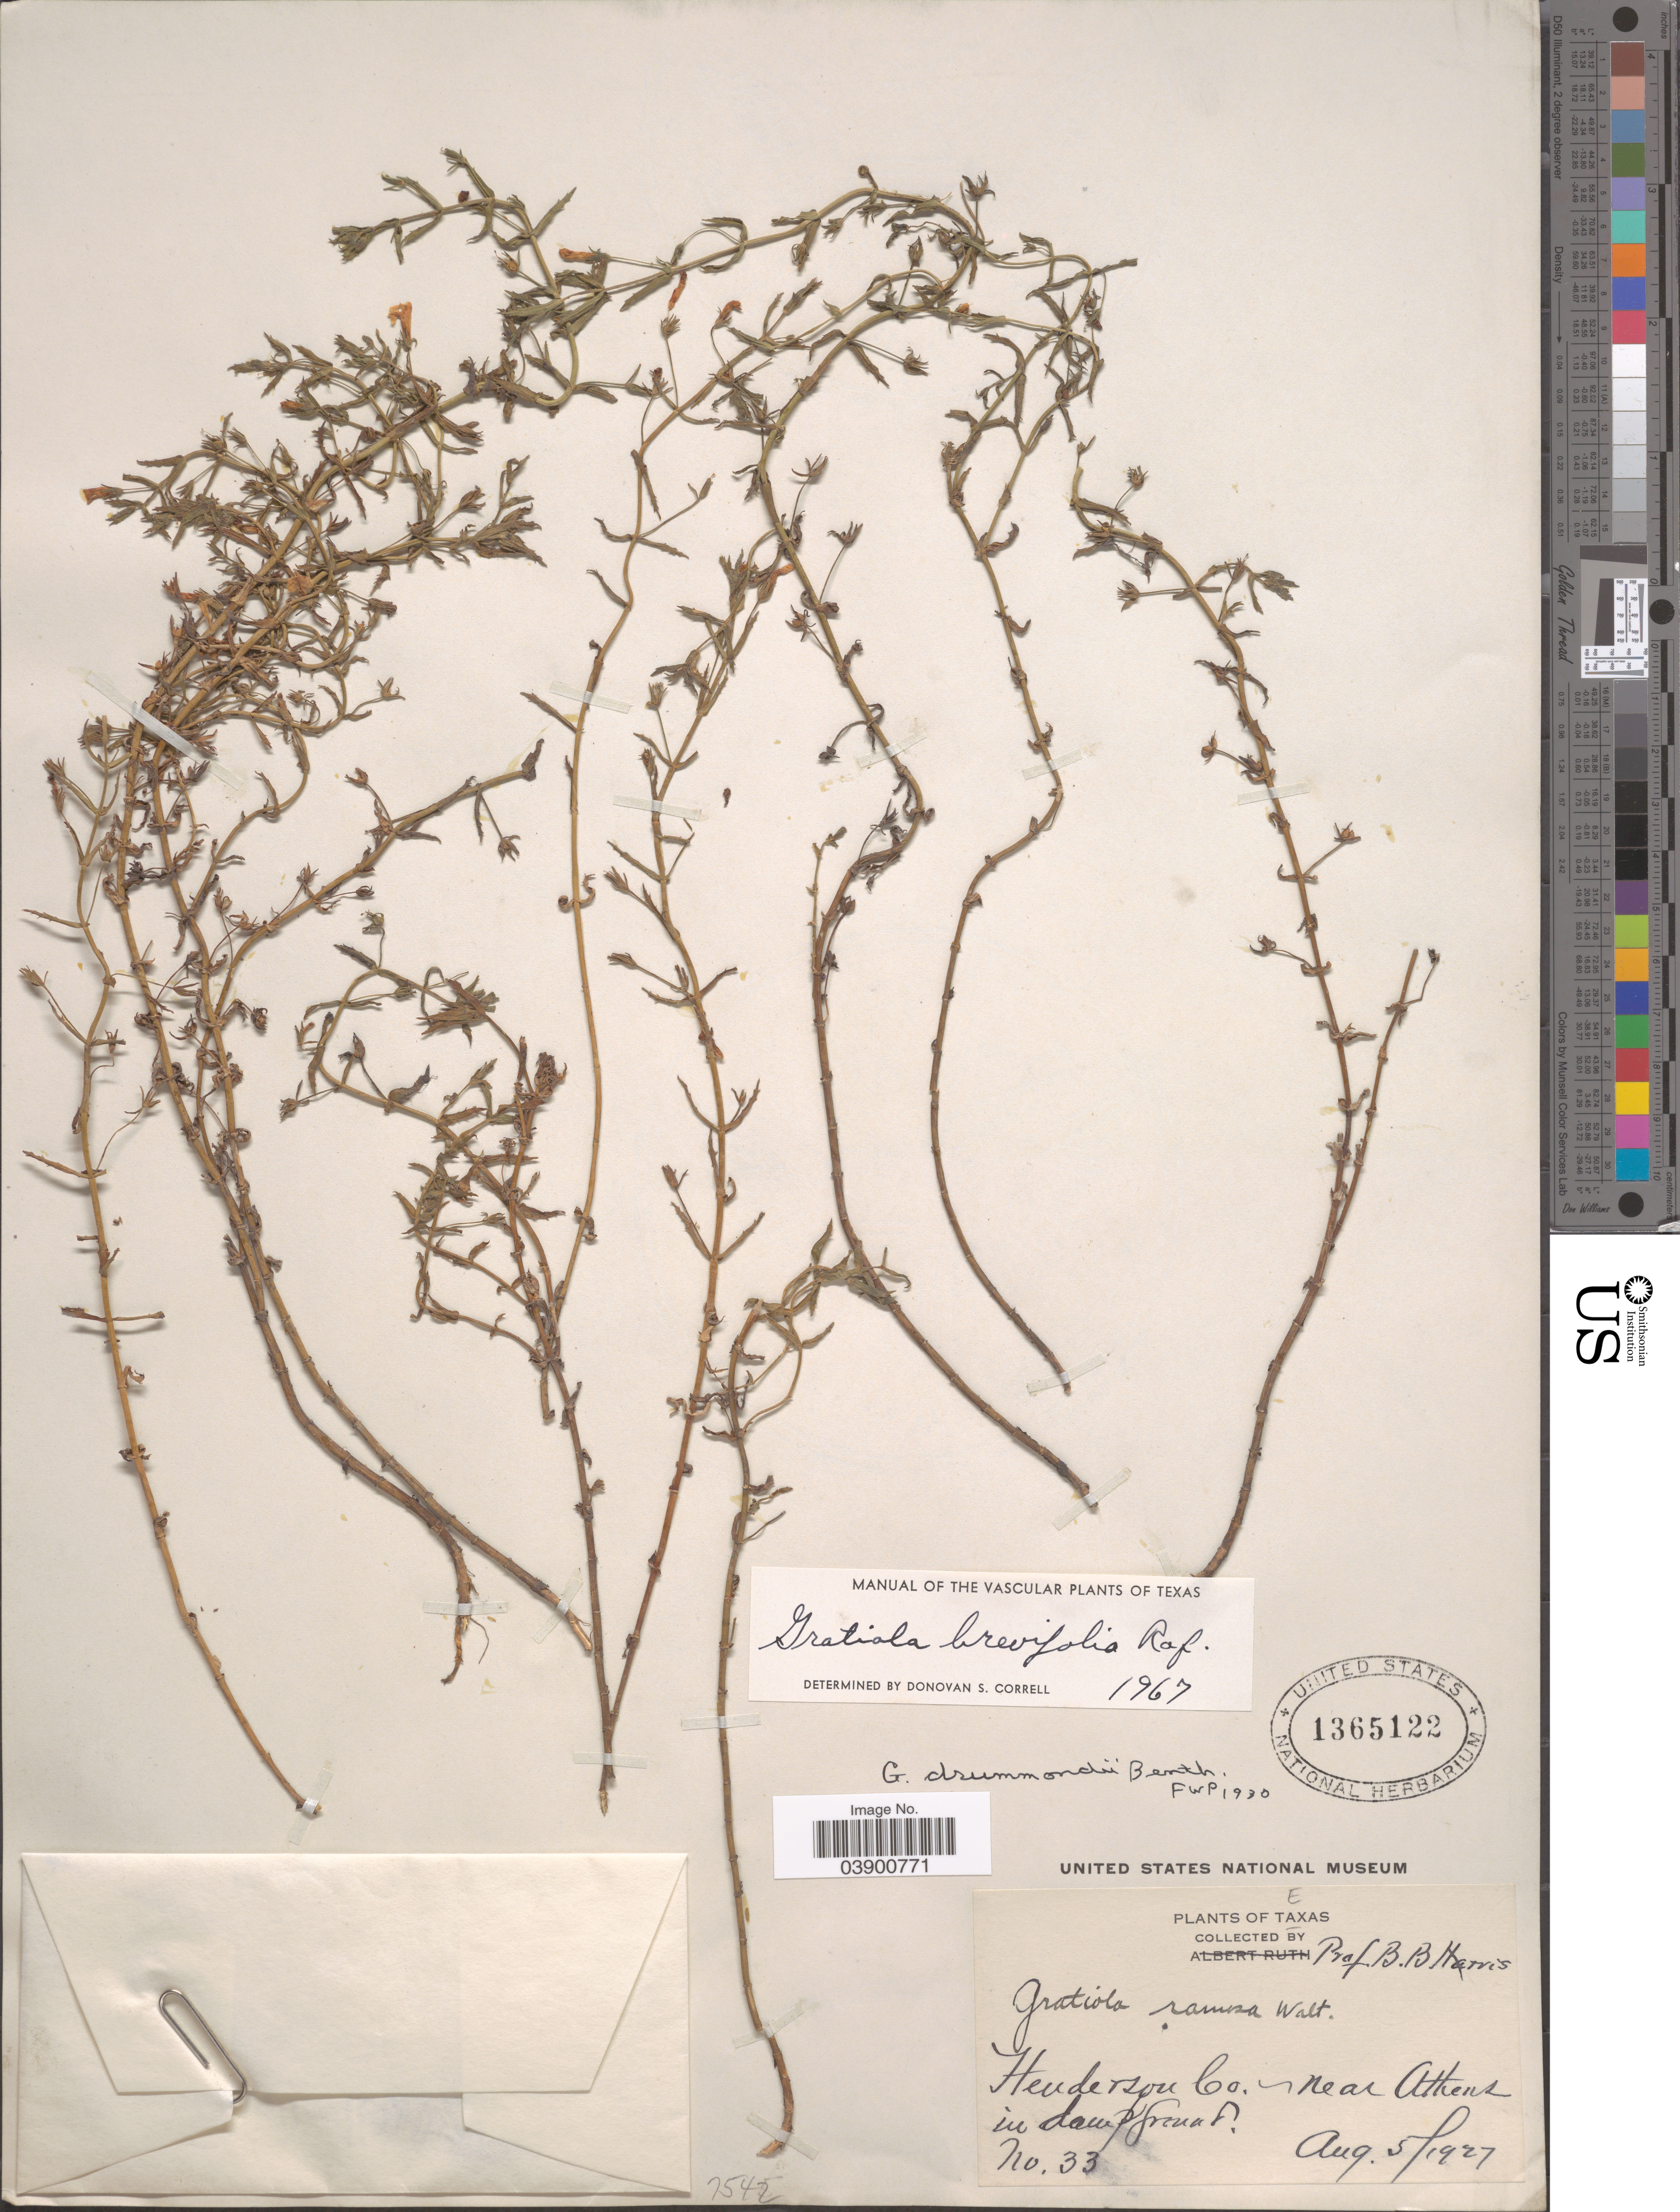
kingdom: Plantae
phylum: Tracheophyta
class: Magnoliopsida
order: Lamiales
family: Plantaginaceae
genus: Gratiola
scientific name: Gratiola brevifolia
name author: Raf.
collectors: B. B. Harris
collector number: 33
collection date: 1927-08-05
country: United States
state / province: Texas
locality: Henderson Co. - near Athens.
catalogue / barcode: US 1365122